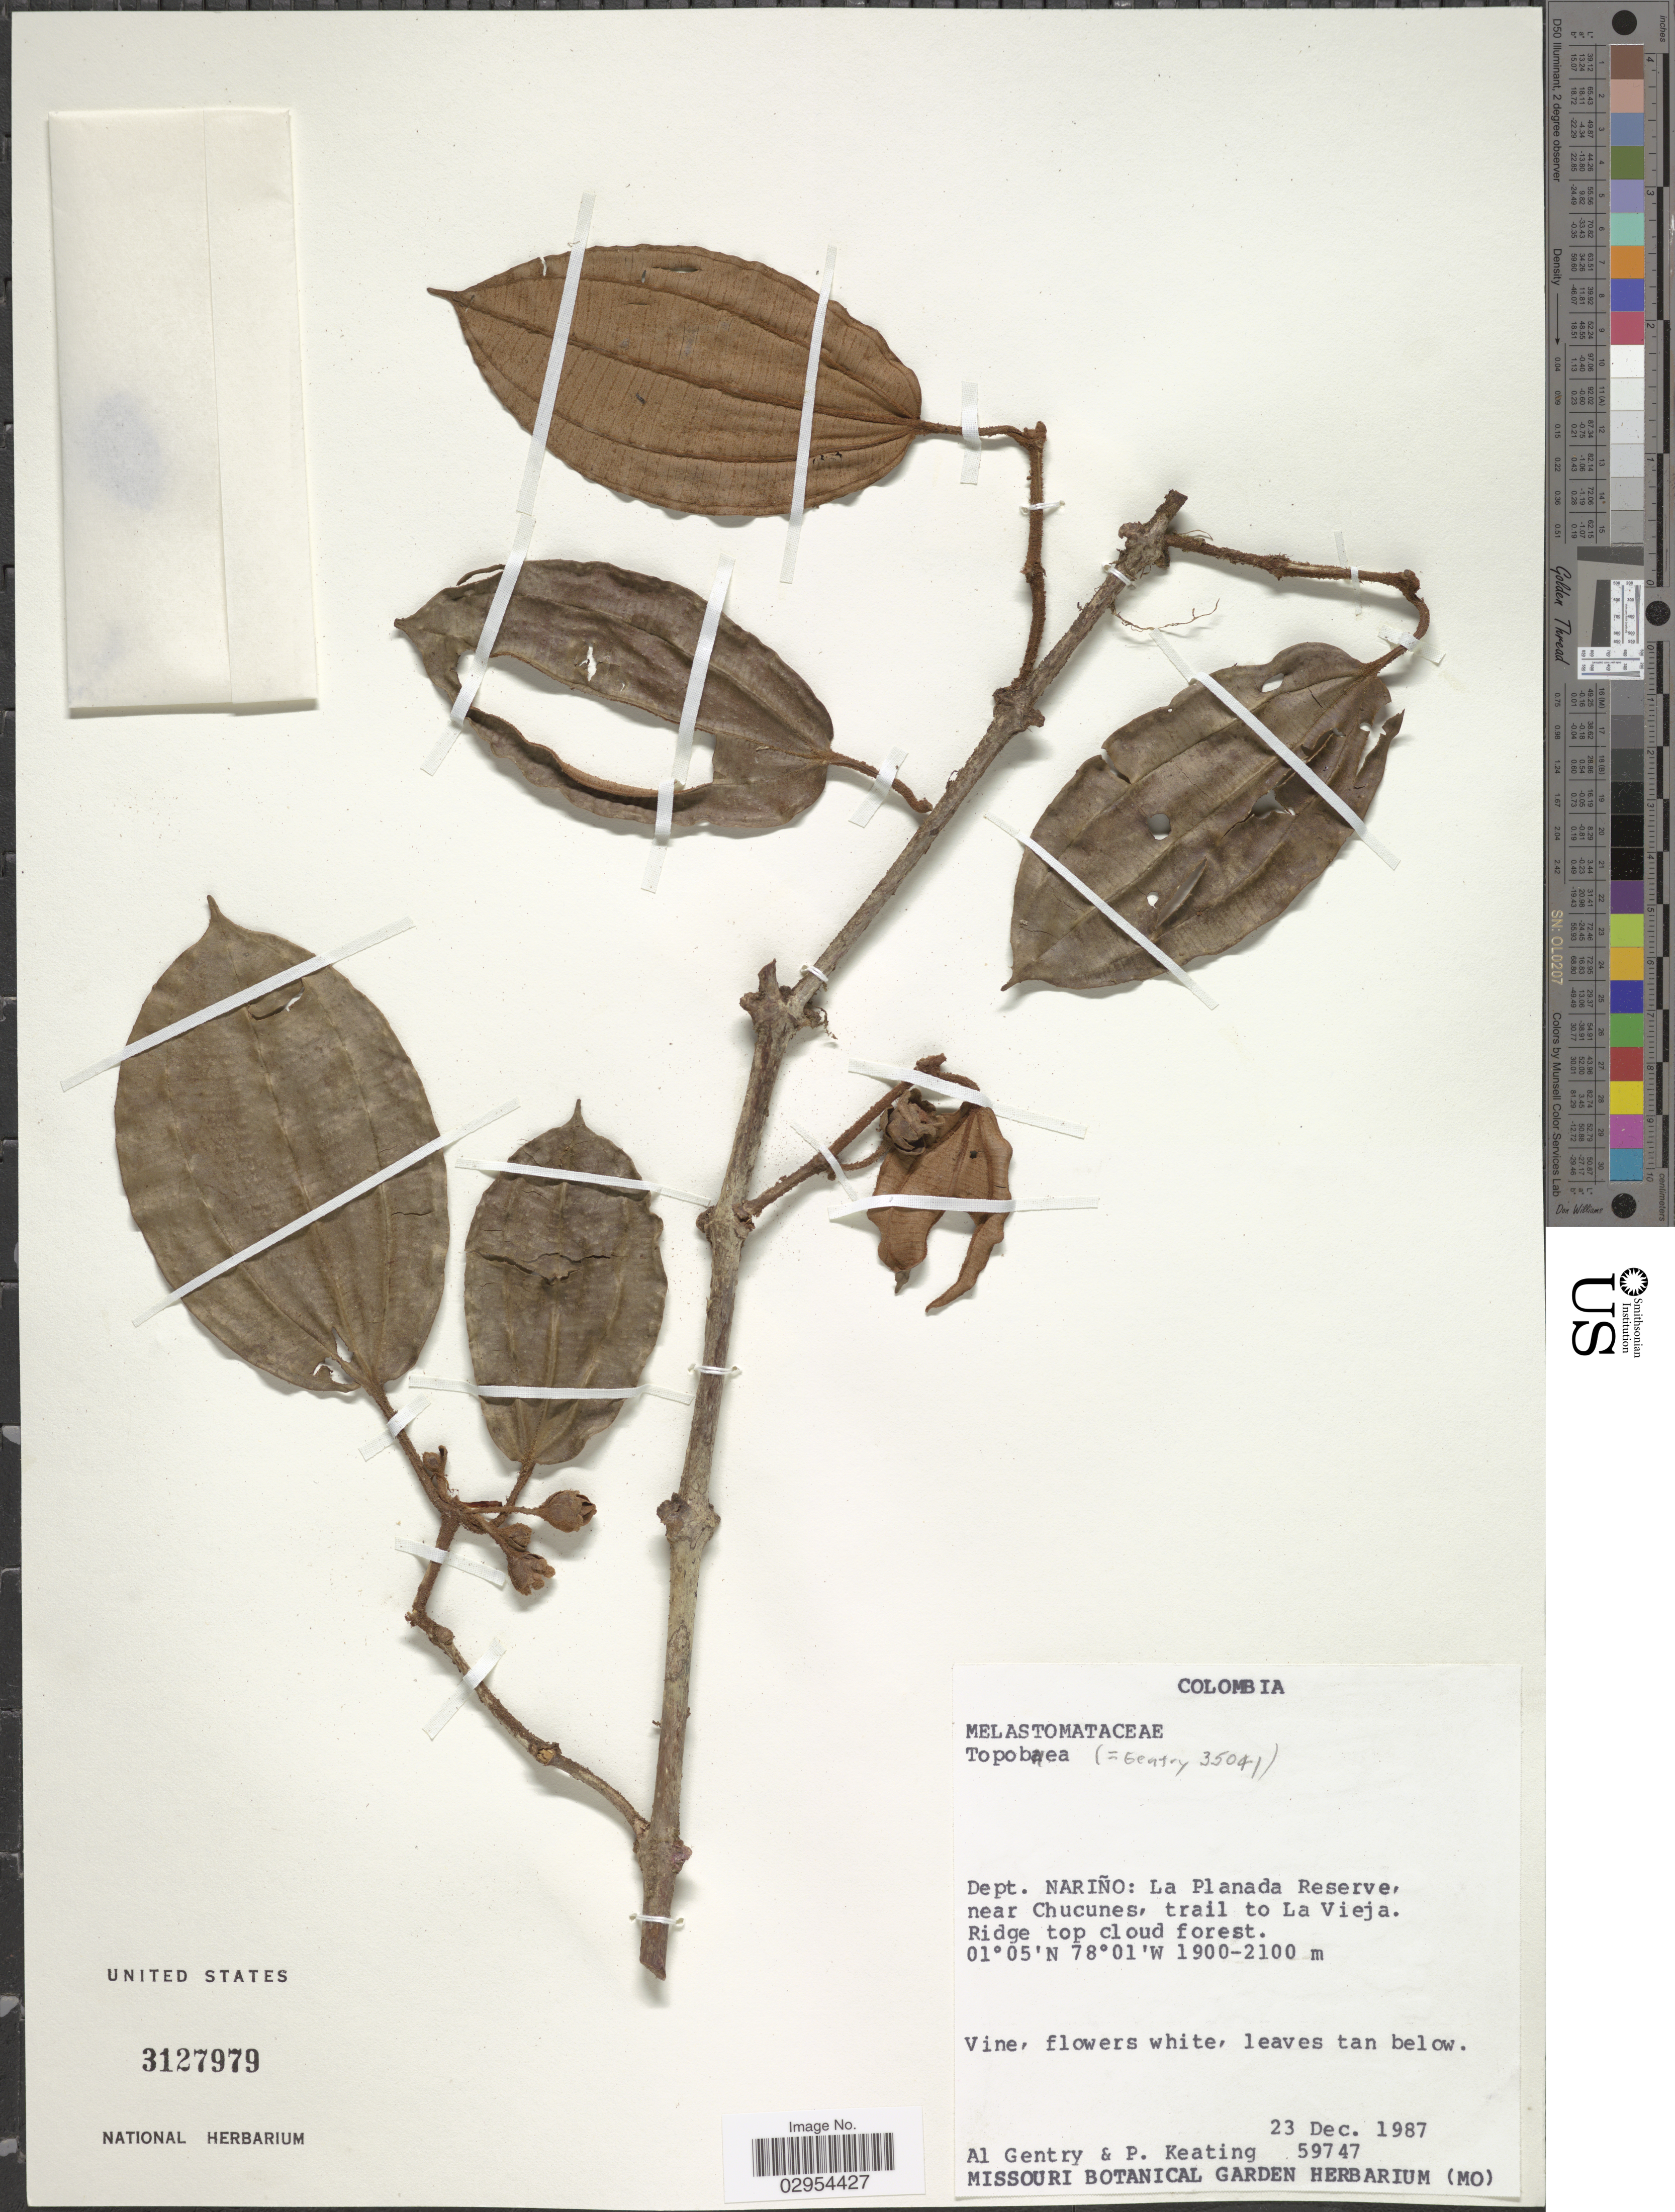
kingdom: Plantae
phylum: Tracheophyta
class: Magnoliopsida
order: Myrtales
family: Melastomataceae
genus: Topobea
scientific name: Topobea sp.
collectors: A. H. Gentry & P. Keating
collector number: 59747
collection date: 1987-12-23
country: Colombia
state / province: Nariño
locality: Dept. Nariño: La Planada Reserve, near Chucunes, trail to La Vieja.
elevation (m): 1900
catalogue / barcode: US 3127979